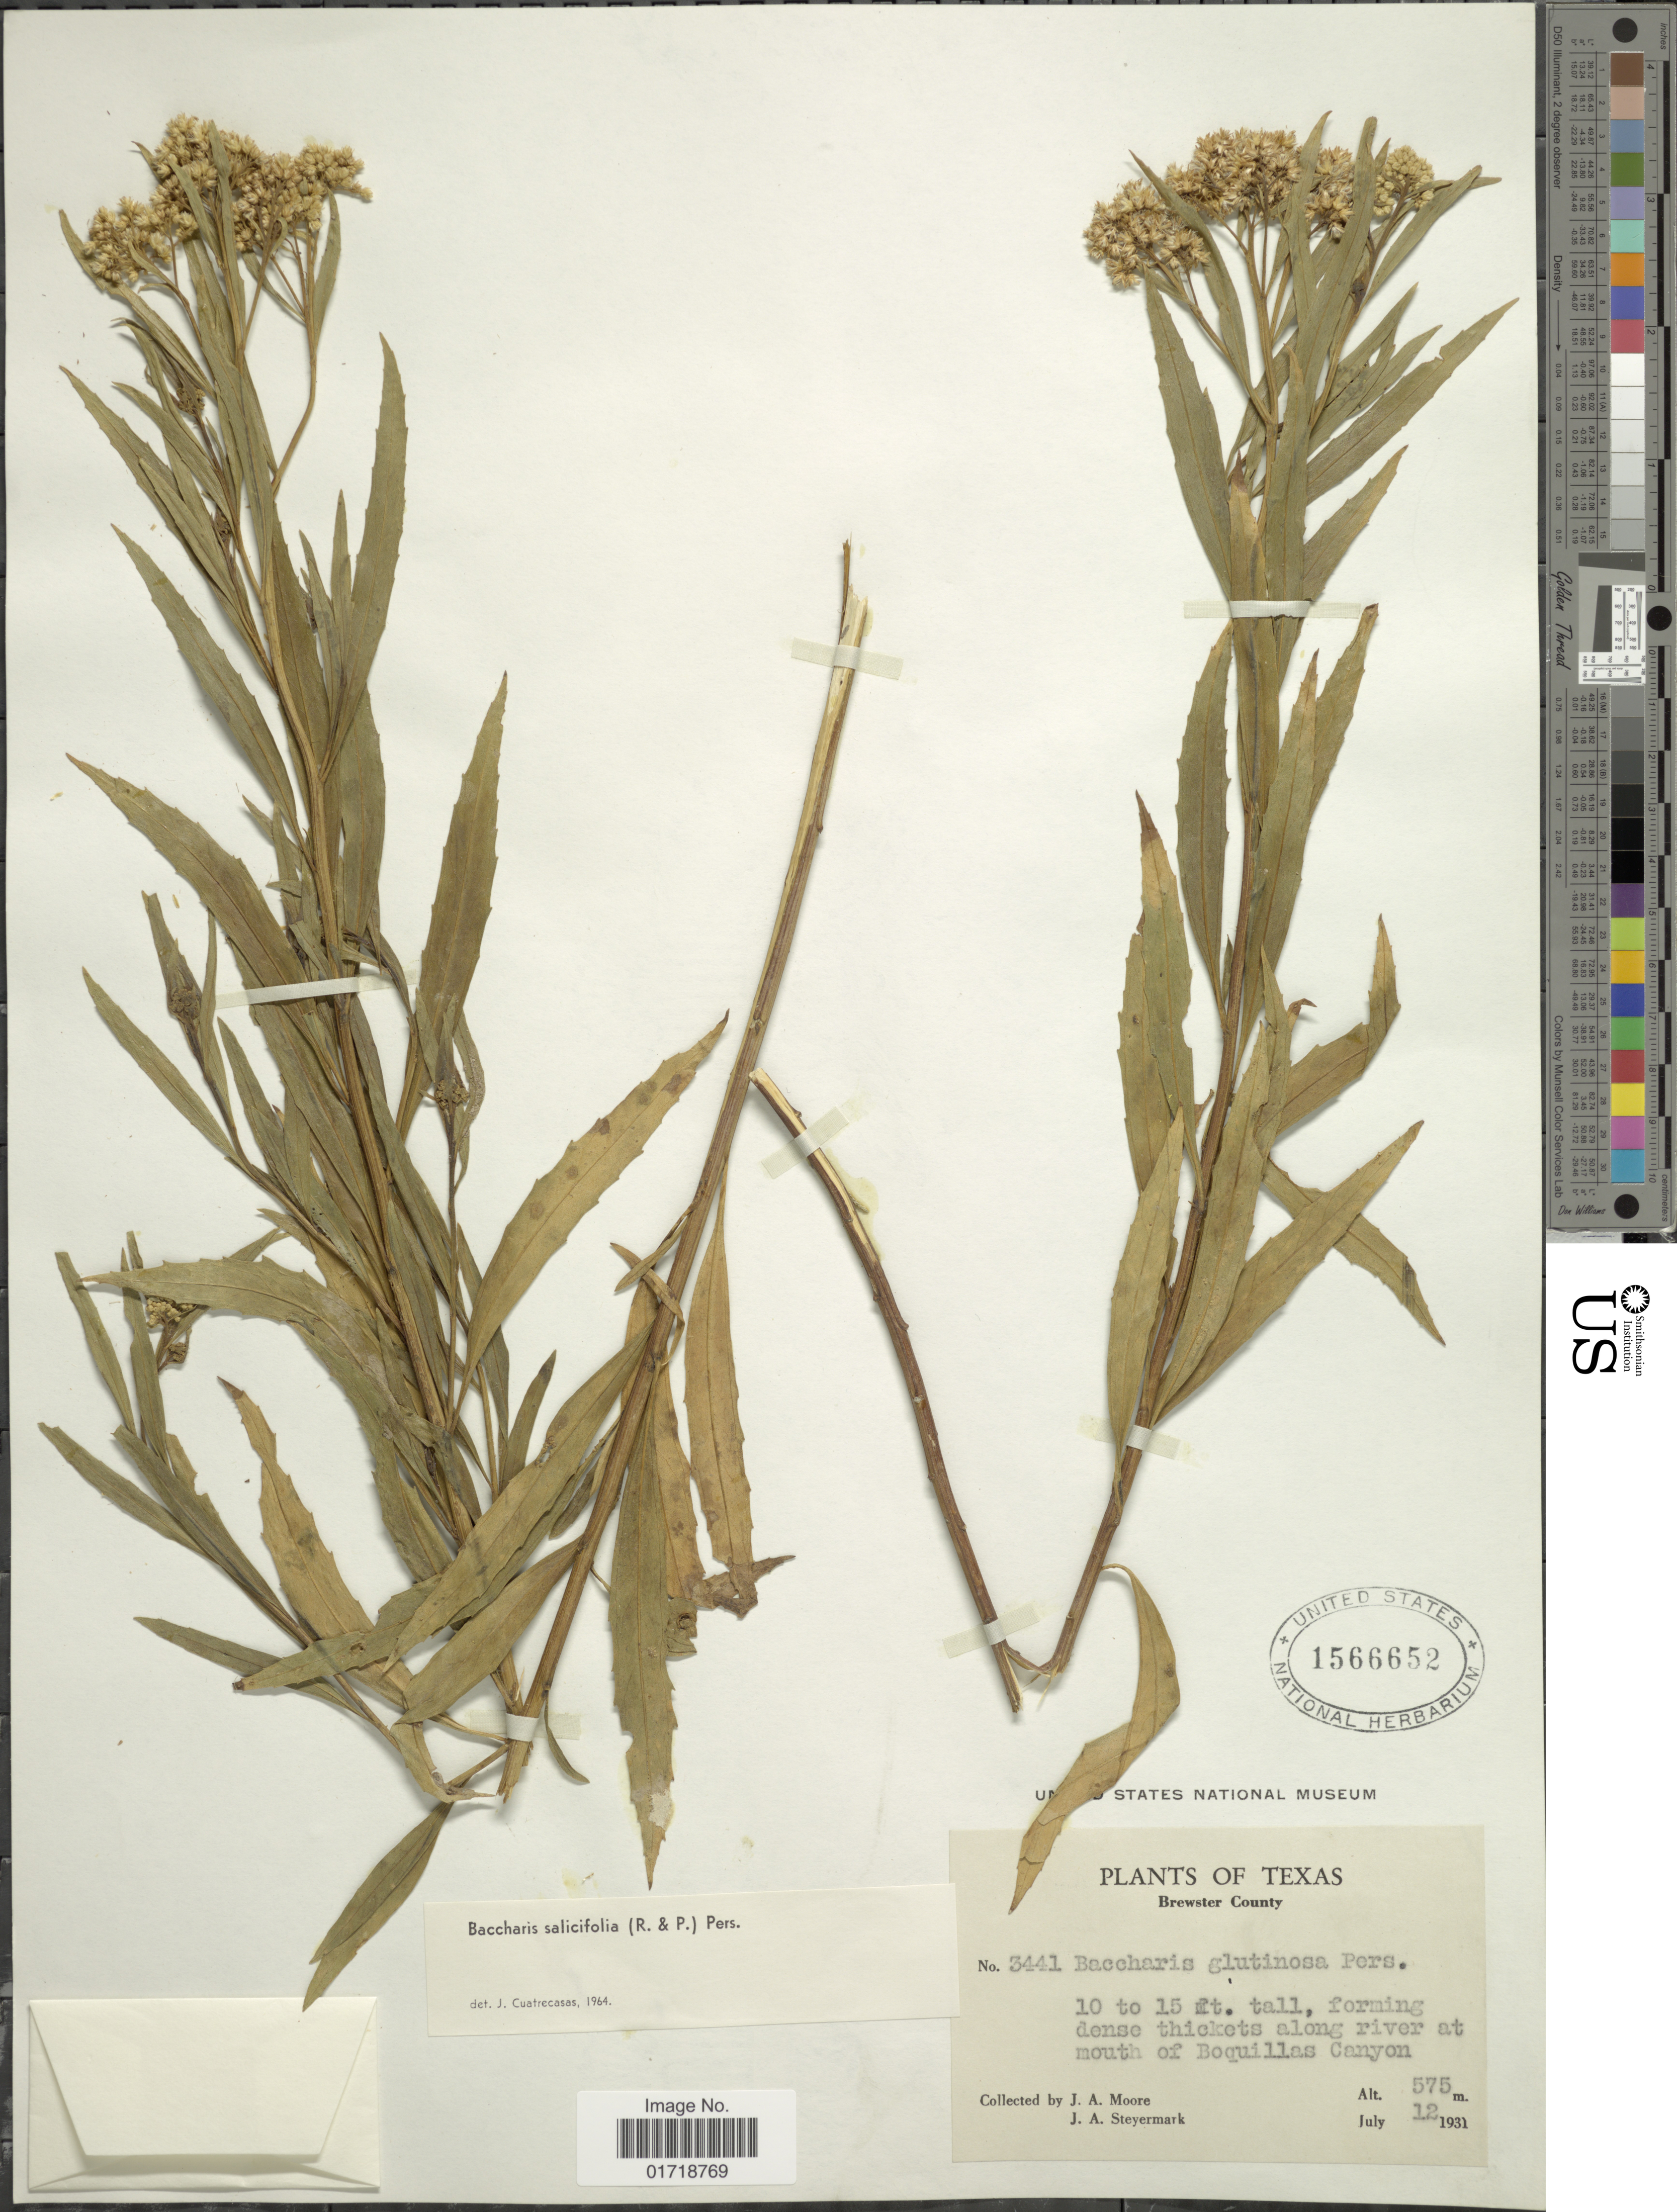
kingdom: Plantae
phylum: Tracheophyta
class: Magnoliopsida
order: Asterales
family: Asteraceae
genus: Baccharis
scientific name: Baccharis glutinosa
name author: Pers.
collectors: J. A. Moore & J. Steyermark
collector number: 3441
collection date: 1931-07-12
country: United States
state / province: Texas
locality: Brewster County, along river at mouth of Boquilas Canyon.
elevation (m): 575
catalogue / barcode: US 1566652